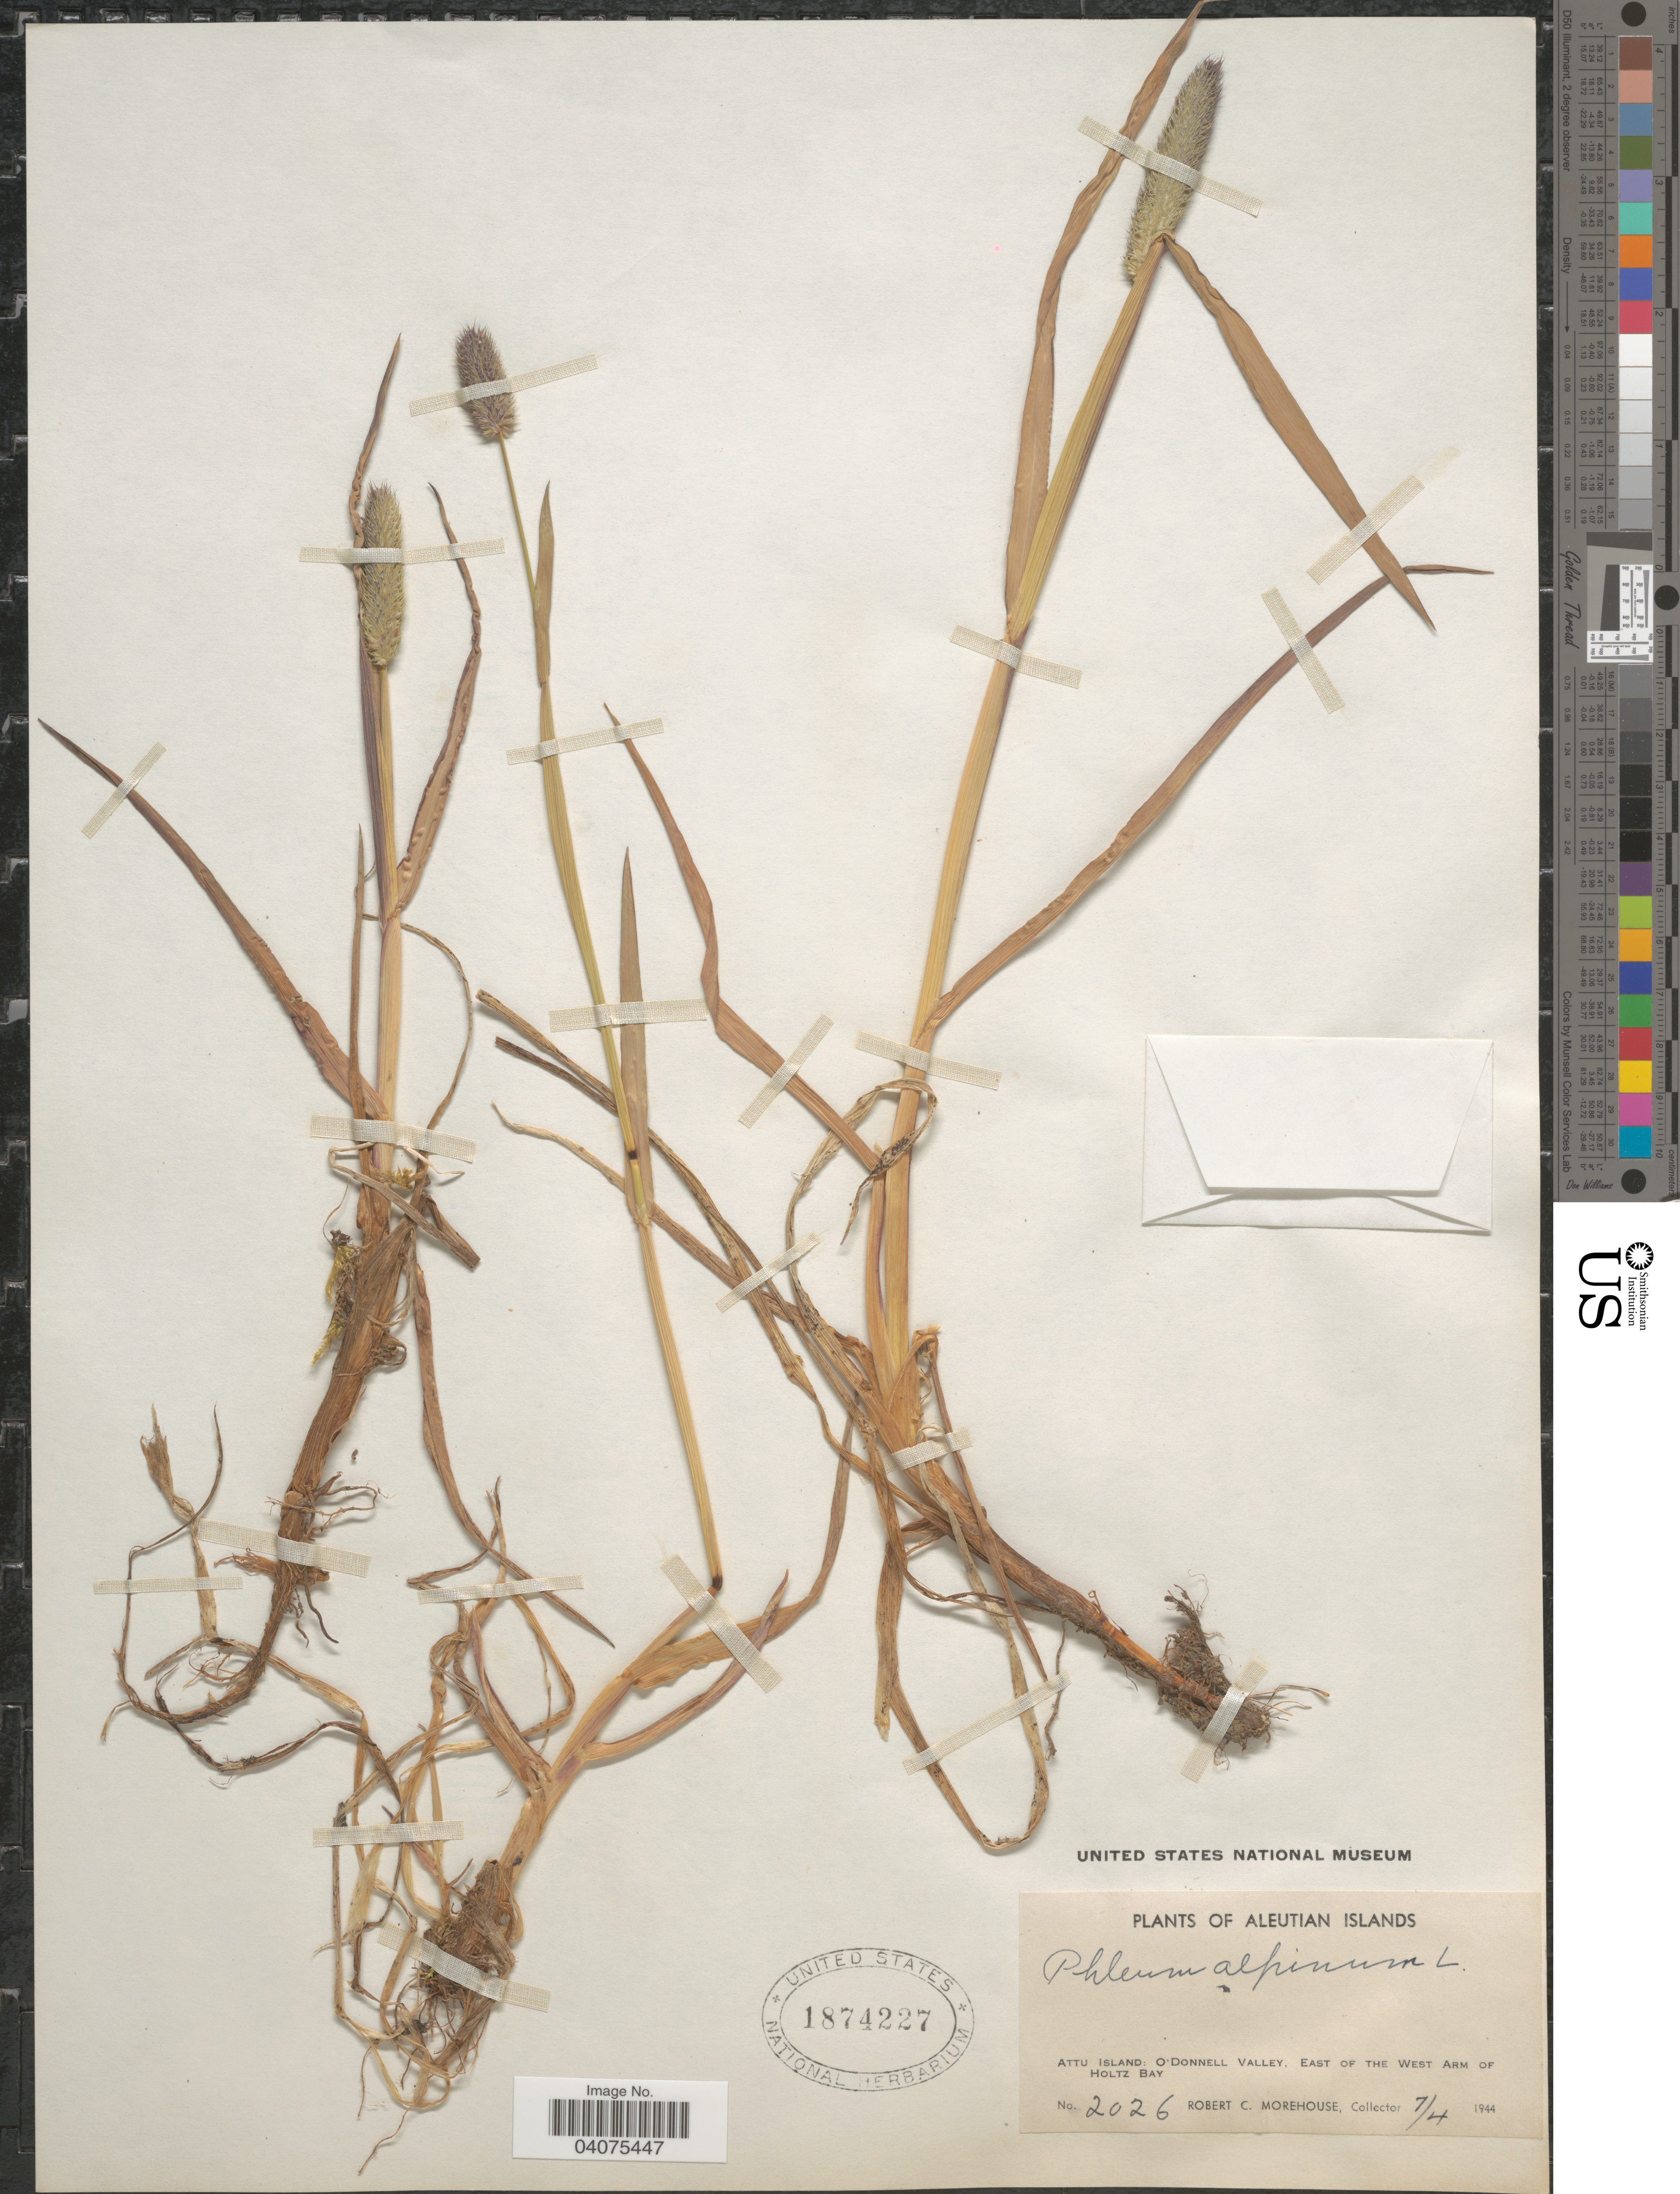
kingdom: Plantae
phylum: Tracheophyta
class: Liliopsida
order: Poales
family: Poaceae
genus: Phleum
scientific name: Phleum alpinum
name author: L.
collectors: R. Morehouse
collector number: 2026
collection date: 1944-04-07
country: United States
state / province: Alaska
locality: Aleutian Islands. Attu Island: O'Donnell Valley. East of the West Arm of Holtz Bay.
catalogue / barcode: US 1874227